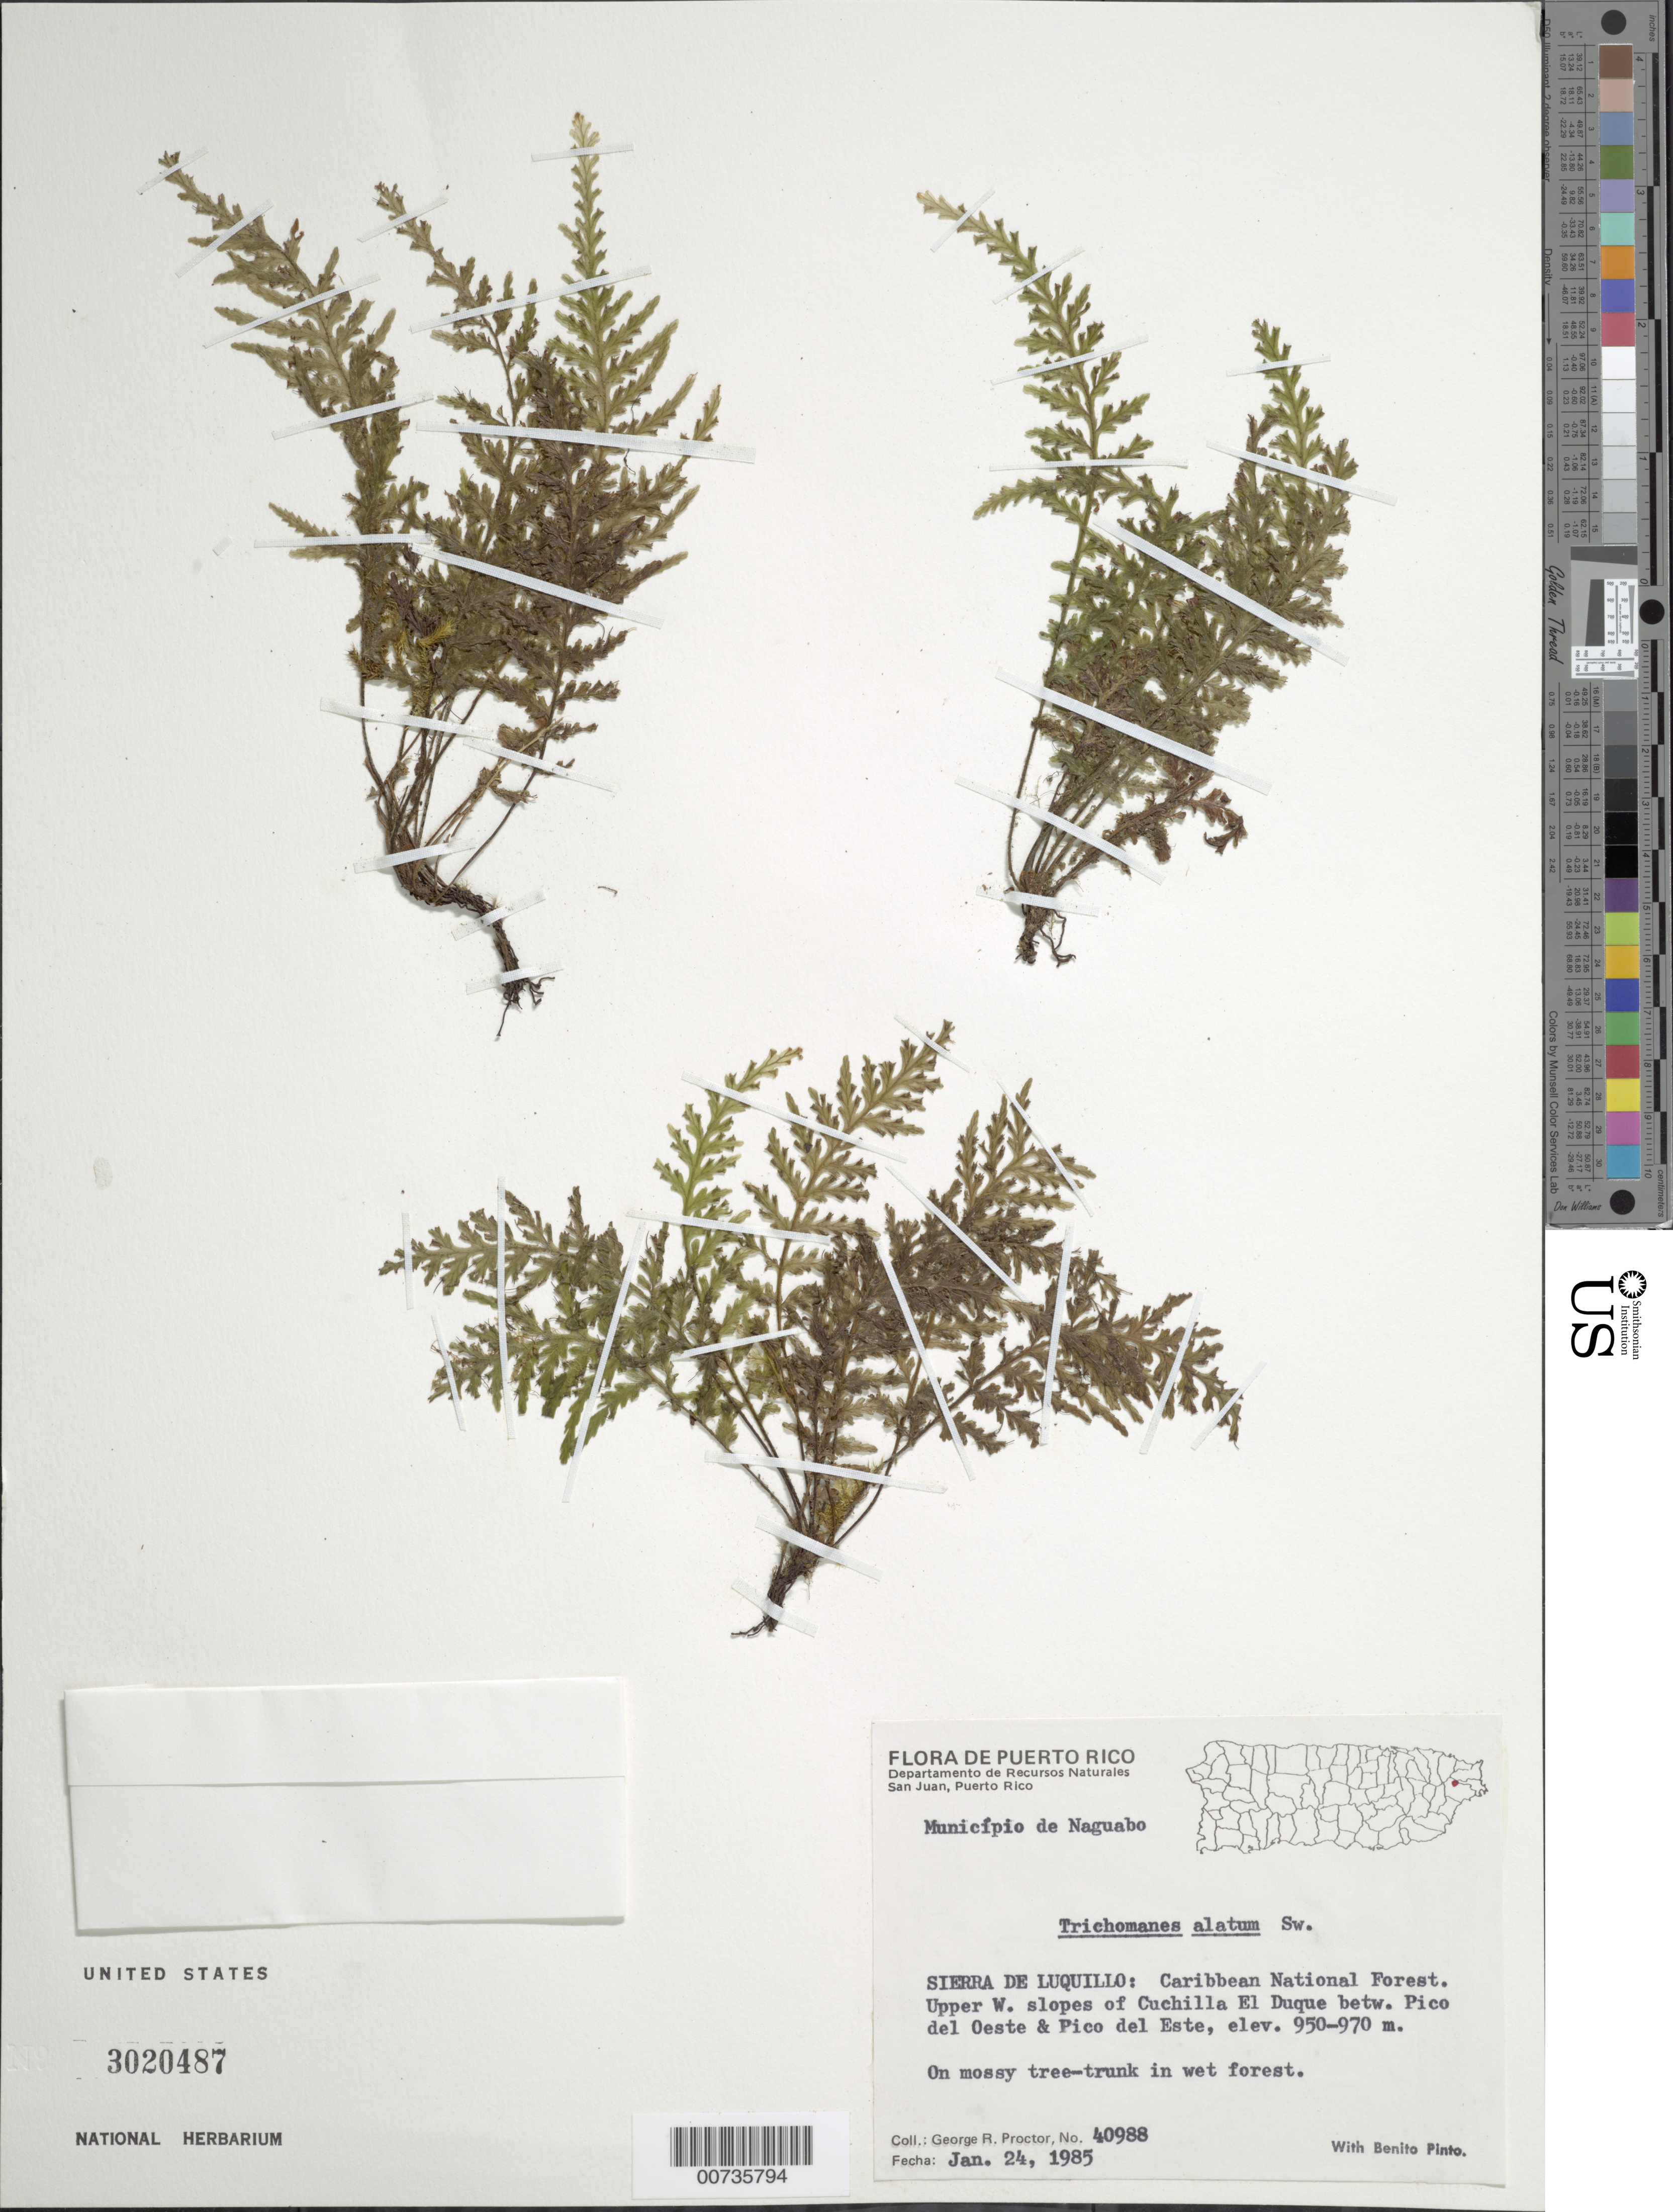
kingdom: Plantae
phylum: Tracheophyta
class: Polypodiopsida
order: Hymenophyllales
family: Hymenophyllaceae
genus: Trichomanes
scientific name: Trichomanes alatum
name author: Sw.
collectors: G. R. Proctor & B. Pinto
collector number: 40988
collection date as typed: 24 Jan 1985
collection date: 1985-01-24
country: Puerto Rico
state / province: Naguabo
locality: Mun. Naguabo, Sierra de Luquillo: Carib. Natl. Forest, upper W slopes of Cuchilla El Duque btw Pico del Oeste & Pico del Este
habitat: On mossy tree-trunk in wet forest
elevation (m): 950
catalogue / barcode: US 3020487